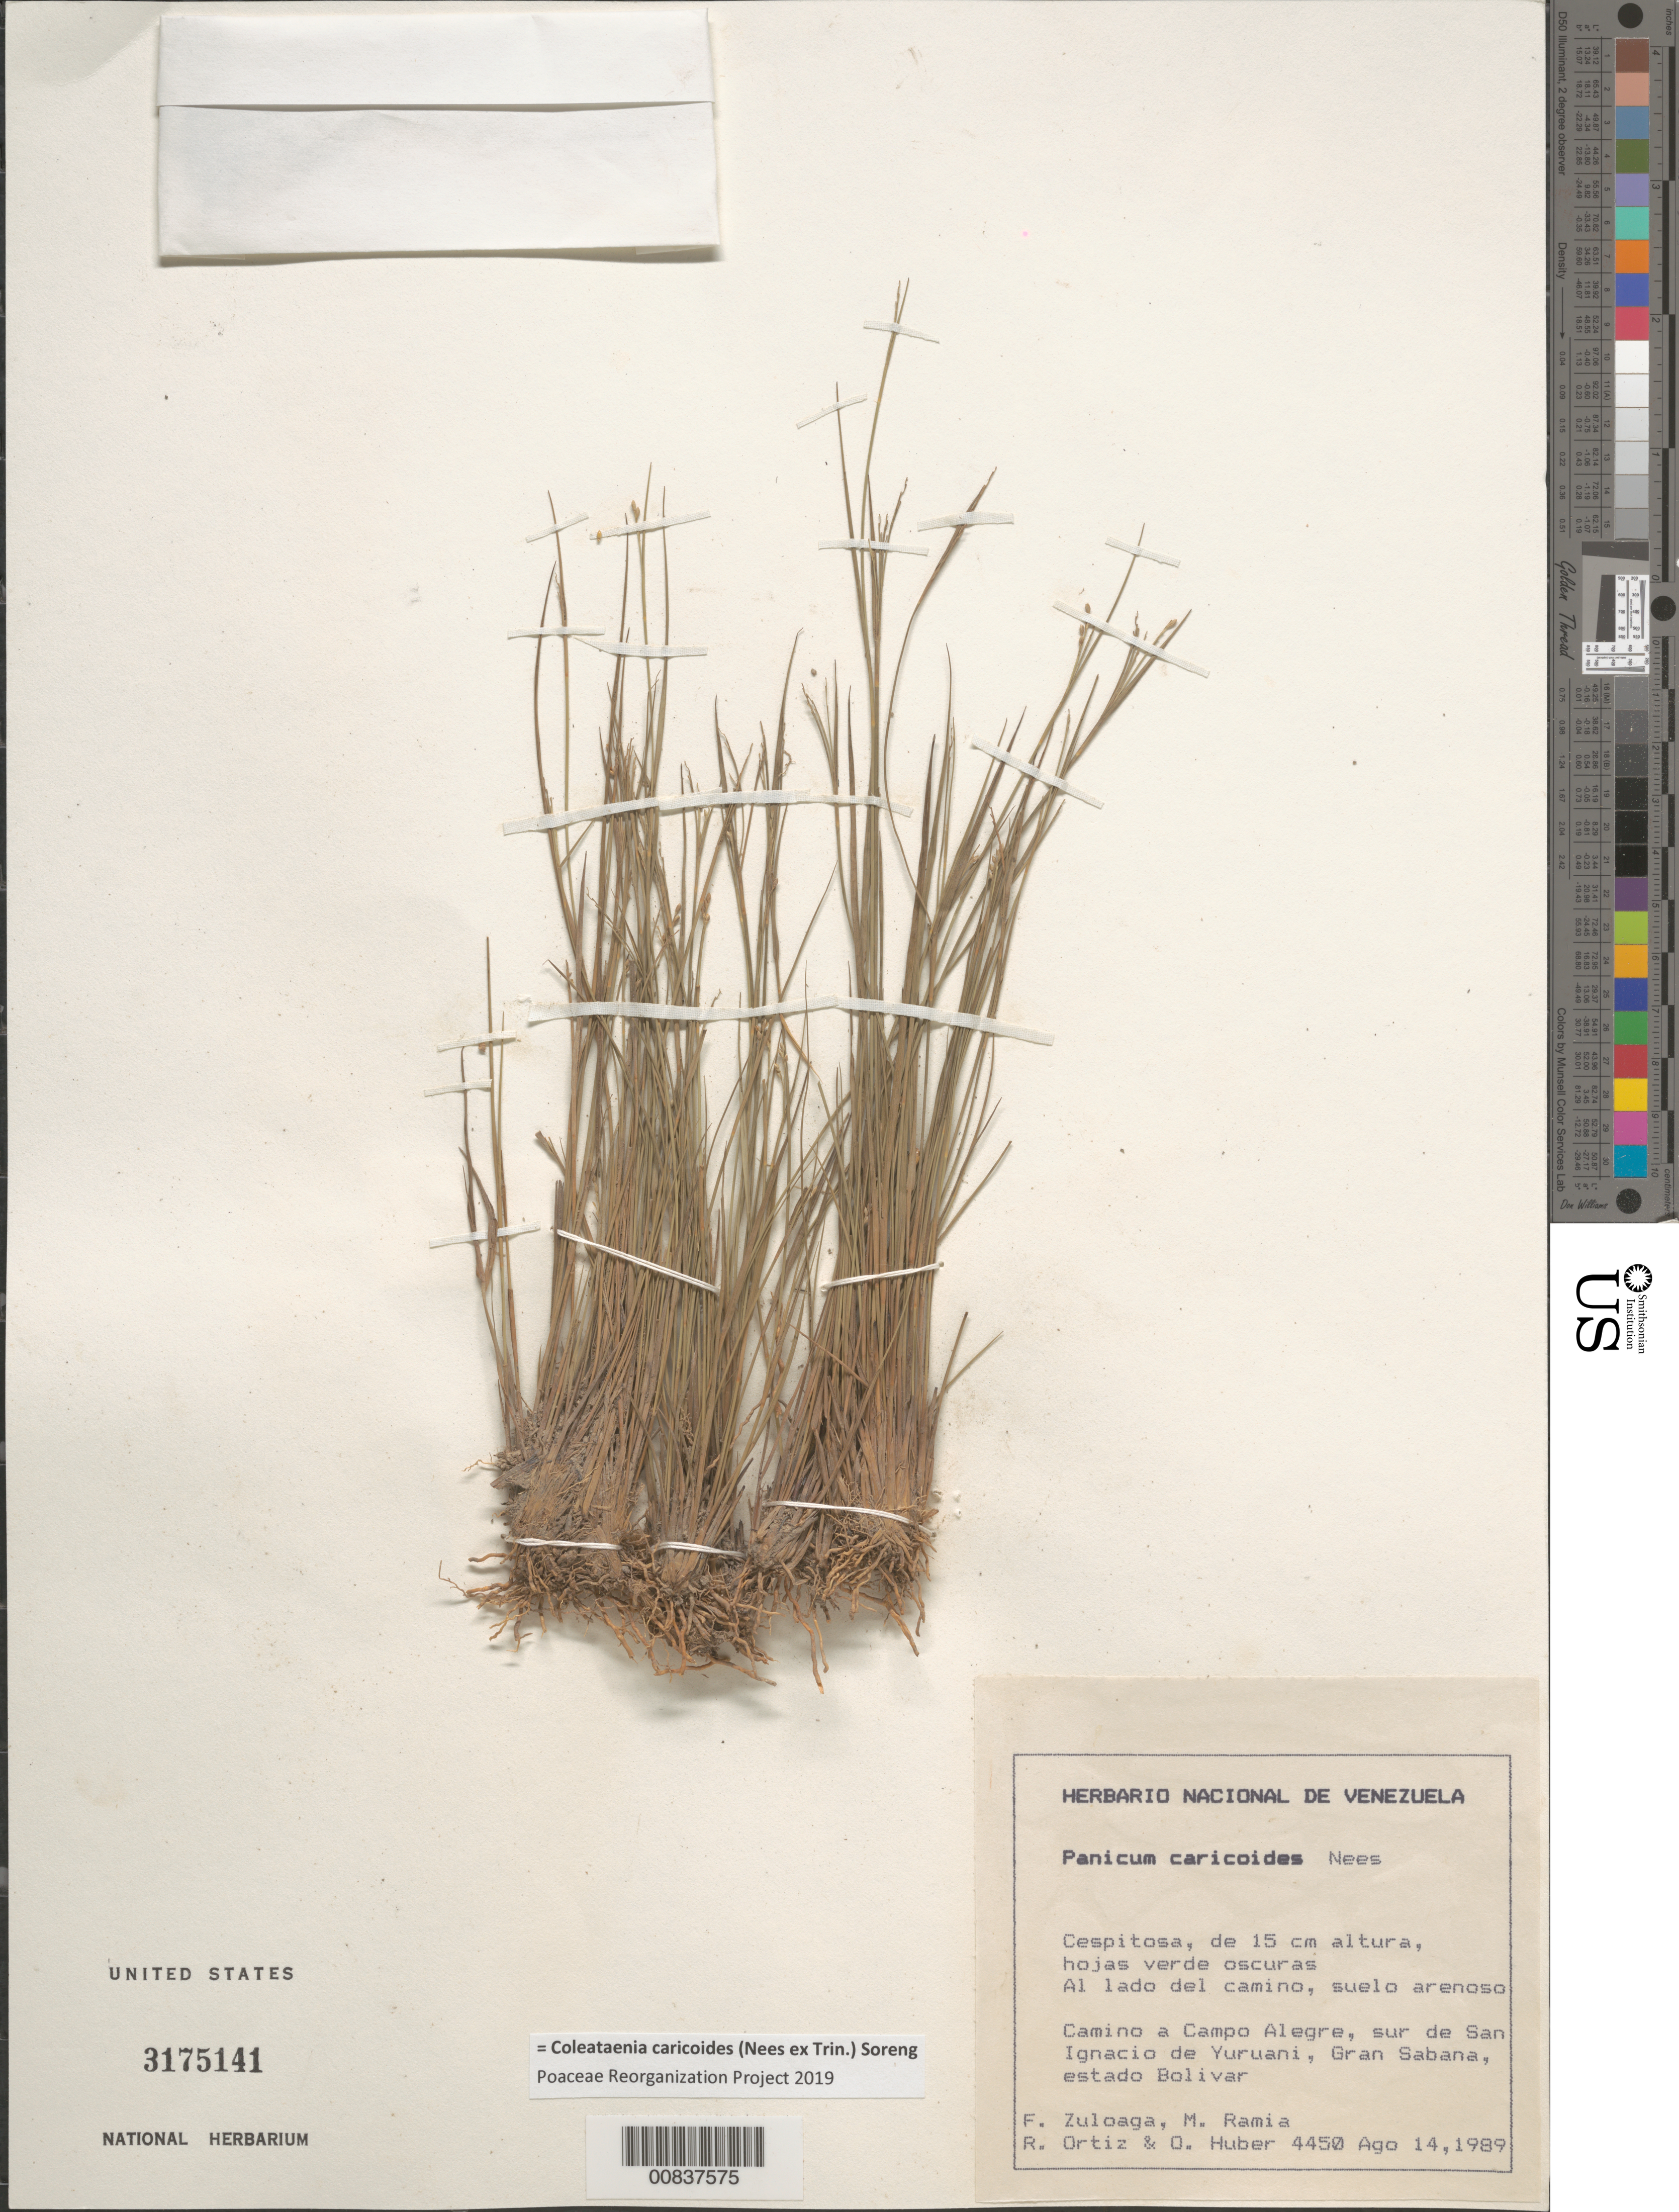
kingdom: Plantae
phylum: Tracheophyta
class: Liliopsida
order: Poales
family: Poaceae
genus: Panicum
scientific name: Panicum caricoides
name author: Nees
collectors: F. O. Zuloaga, M. Ramia, R. Ortíz & O. Huber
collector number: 4450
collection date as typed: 14-Aug-89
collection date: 1989-08-14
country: Venezuela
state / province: Bolívar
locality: Gran Sabana, Campo Alegre, S de San Ignacio de Yuruani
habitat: Lado del camino, suelo arenoso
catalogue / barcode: US 3175141